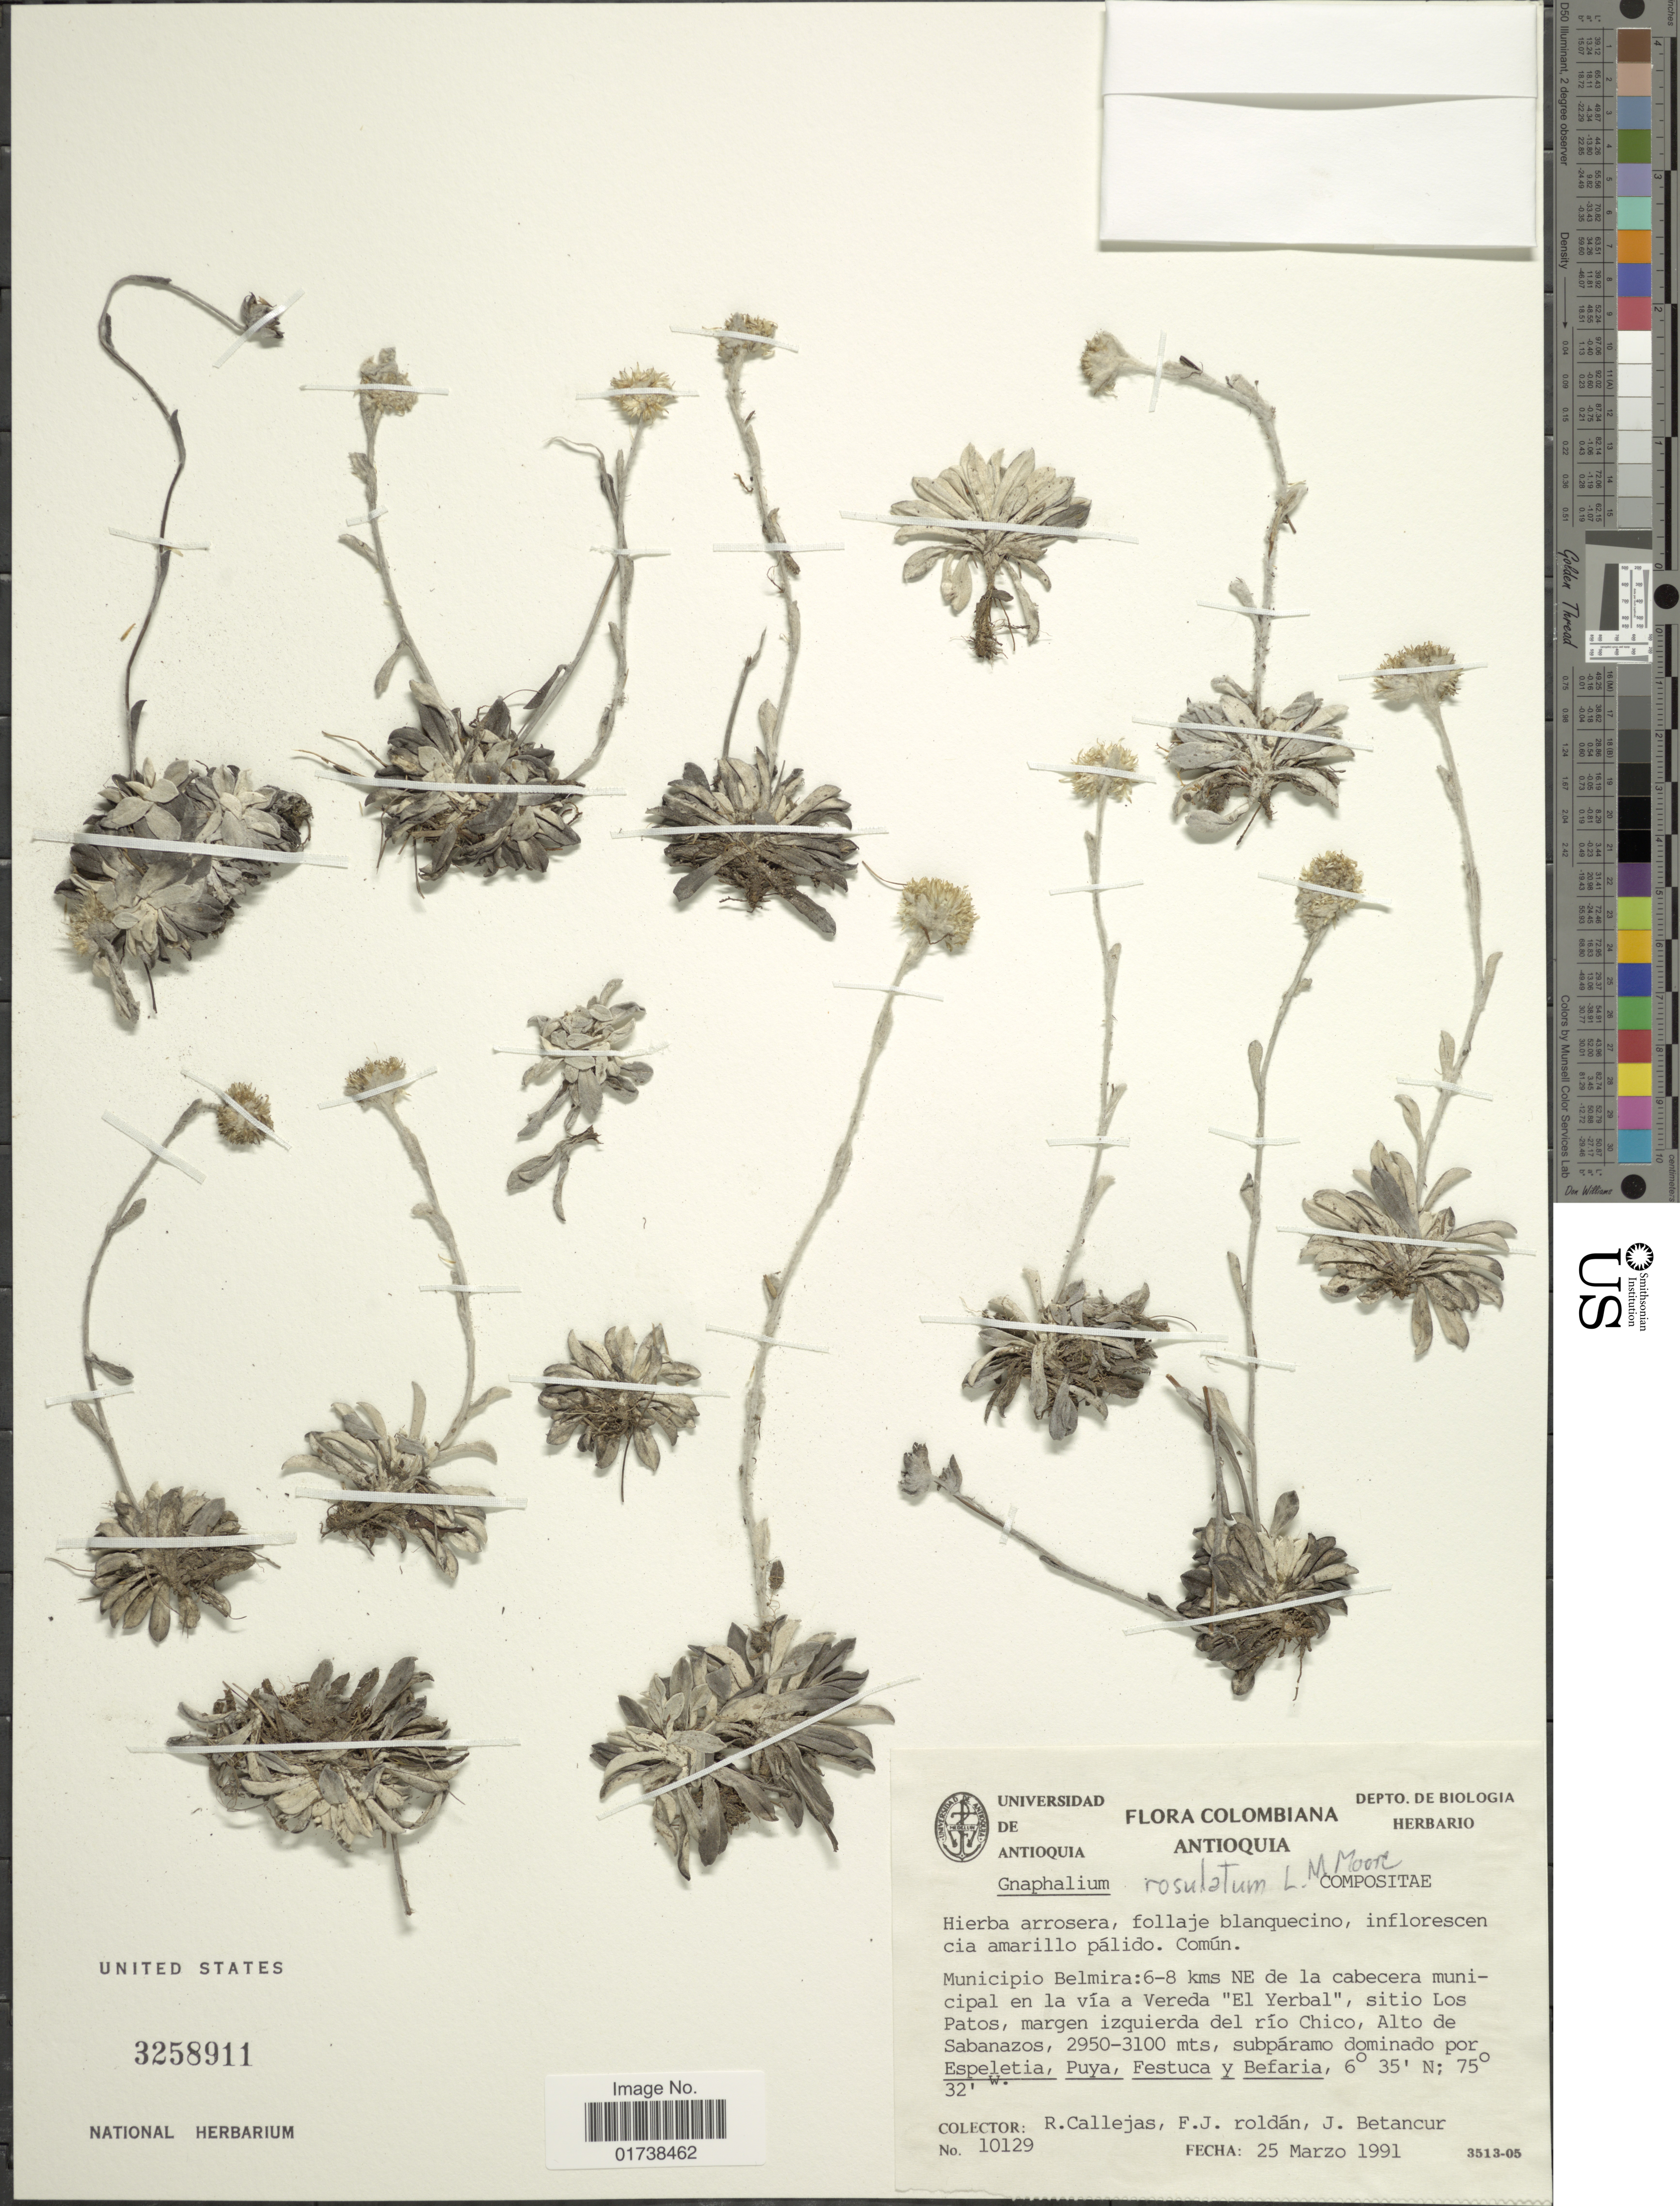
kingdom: Plantae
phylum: Tracheophyta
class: Magnoliopsida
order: Asterales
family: Asteraceae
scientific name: Orognaphalon paramorum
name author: (S.F. Blake) G.L. Nesom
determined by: Nesom, Guy L.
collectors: R. Callejas, F. J. Roldán & J. Betancur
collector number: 10129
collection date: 1991-03-25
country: Colombia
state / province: Antioquia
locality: Municipio Belmira: 6-8 kms NE de la cabecera municipal en la via a Vereda "El Yerbal", sitio Los Patos, margen izquierda del Rio Chico, Alto de Sabanazos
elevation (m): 2950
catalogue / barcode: US 3258911